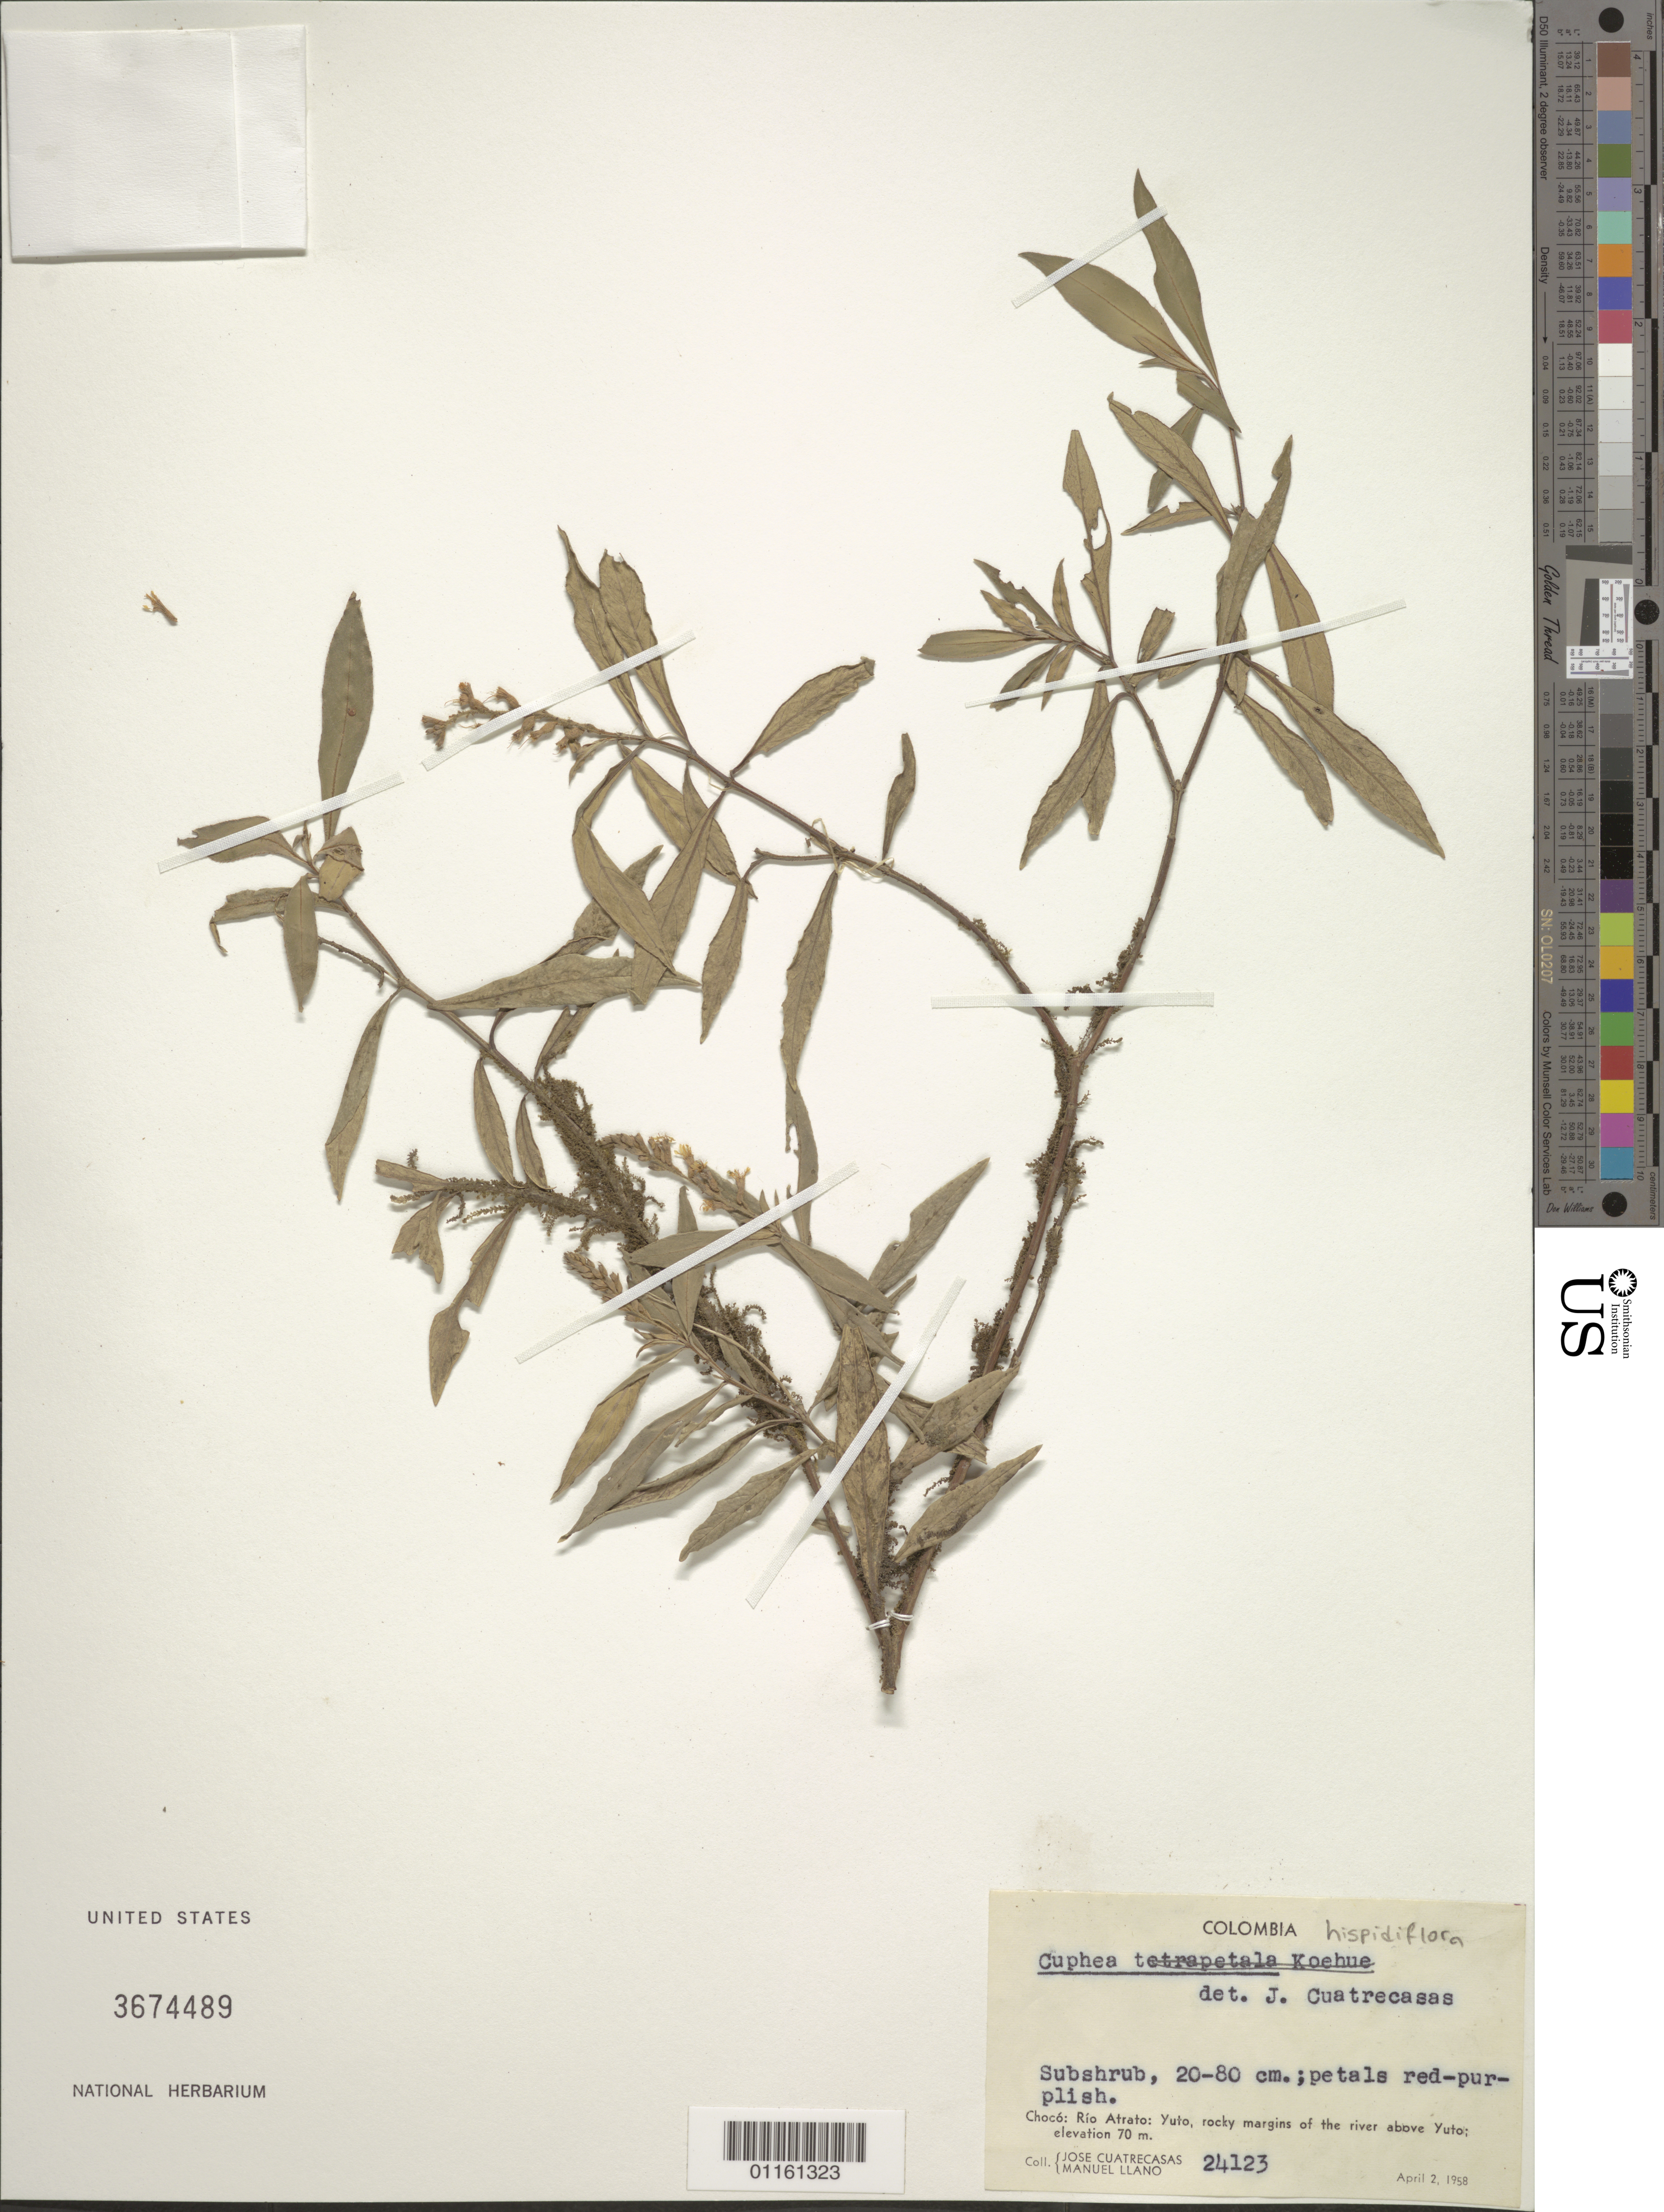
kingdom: Plantae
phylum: Tracheophyta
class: Magnoliopsida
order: Myrtales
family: Lythraceae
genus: Cuphea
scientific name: Cuphea hispidiflora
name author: Koehne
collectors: J. Cuatrecasas & M. Llano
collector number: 24123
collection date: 1958-04-02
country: Colombia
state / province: Chocó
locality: Rio Atrato, Yuto, rocky margins of the river above Yuto.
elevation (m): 70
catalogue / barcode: US 3674489